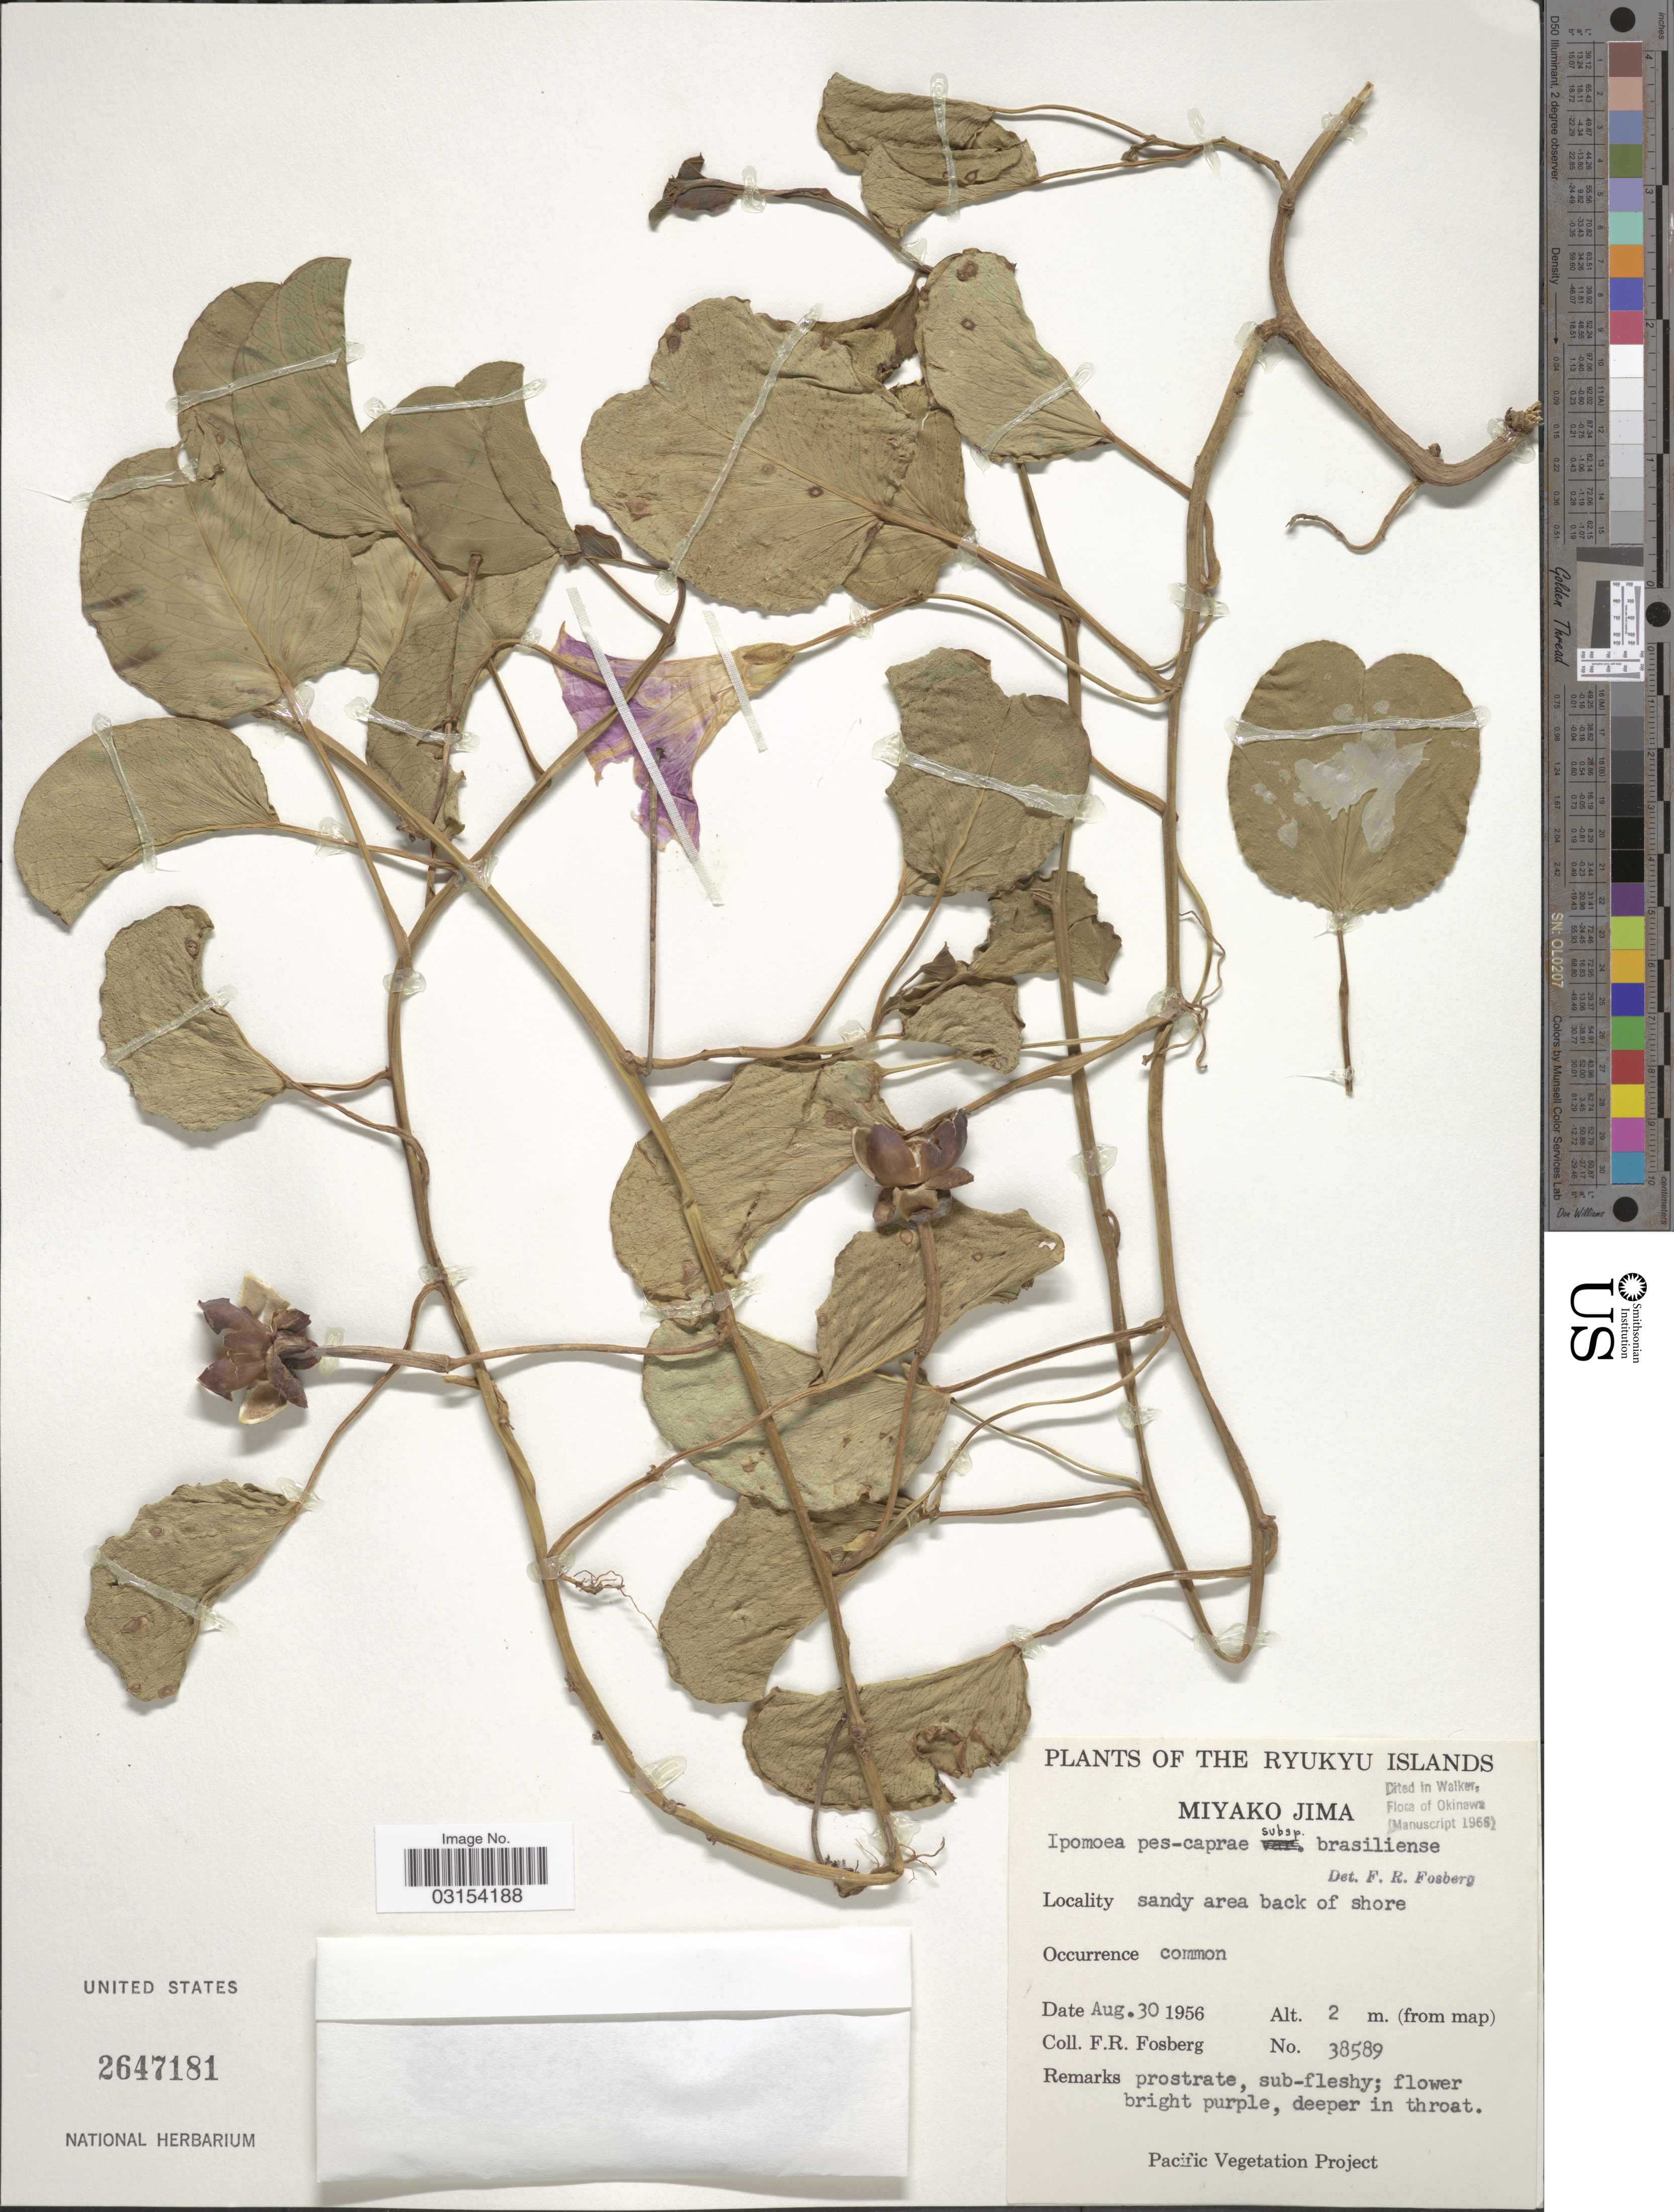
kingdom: Plantae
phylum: Tracheophyta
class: Magnoliopsida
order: Solanales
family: Convolvulaceae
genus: Ipomoea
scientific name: Ipomoea pes-caprae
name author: (L.) R. Br.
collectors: F. R. Fosberg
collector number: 38589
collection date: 1956-08-30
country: Japan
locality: The Ryukyu Islands, Miyako Jima, sandy area back of shore.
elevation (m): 2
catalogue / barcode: US 2647181